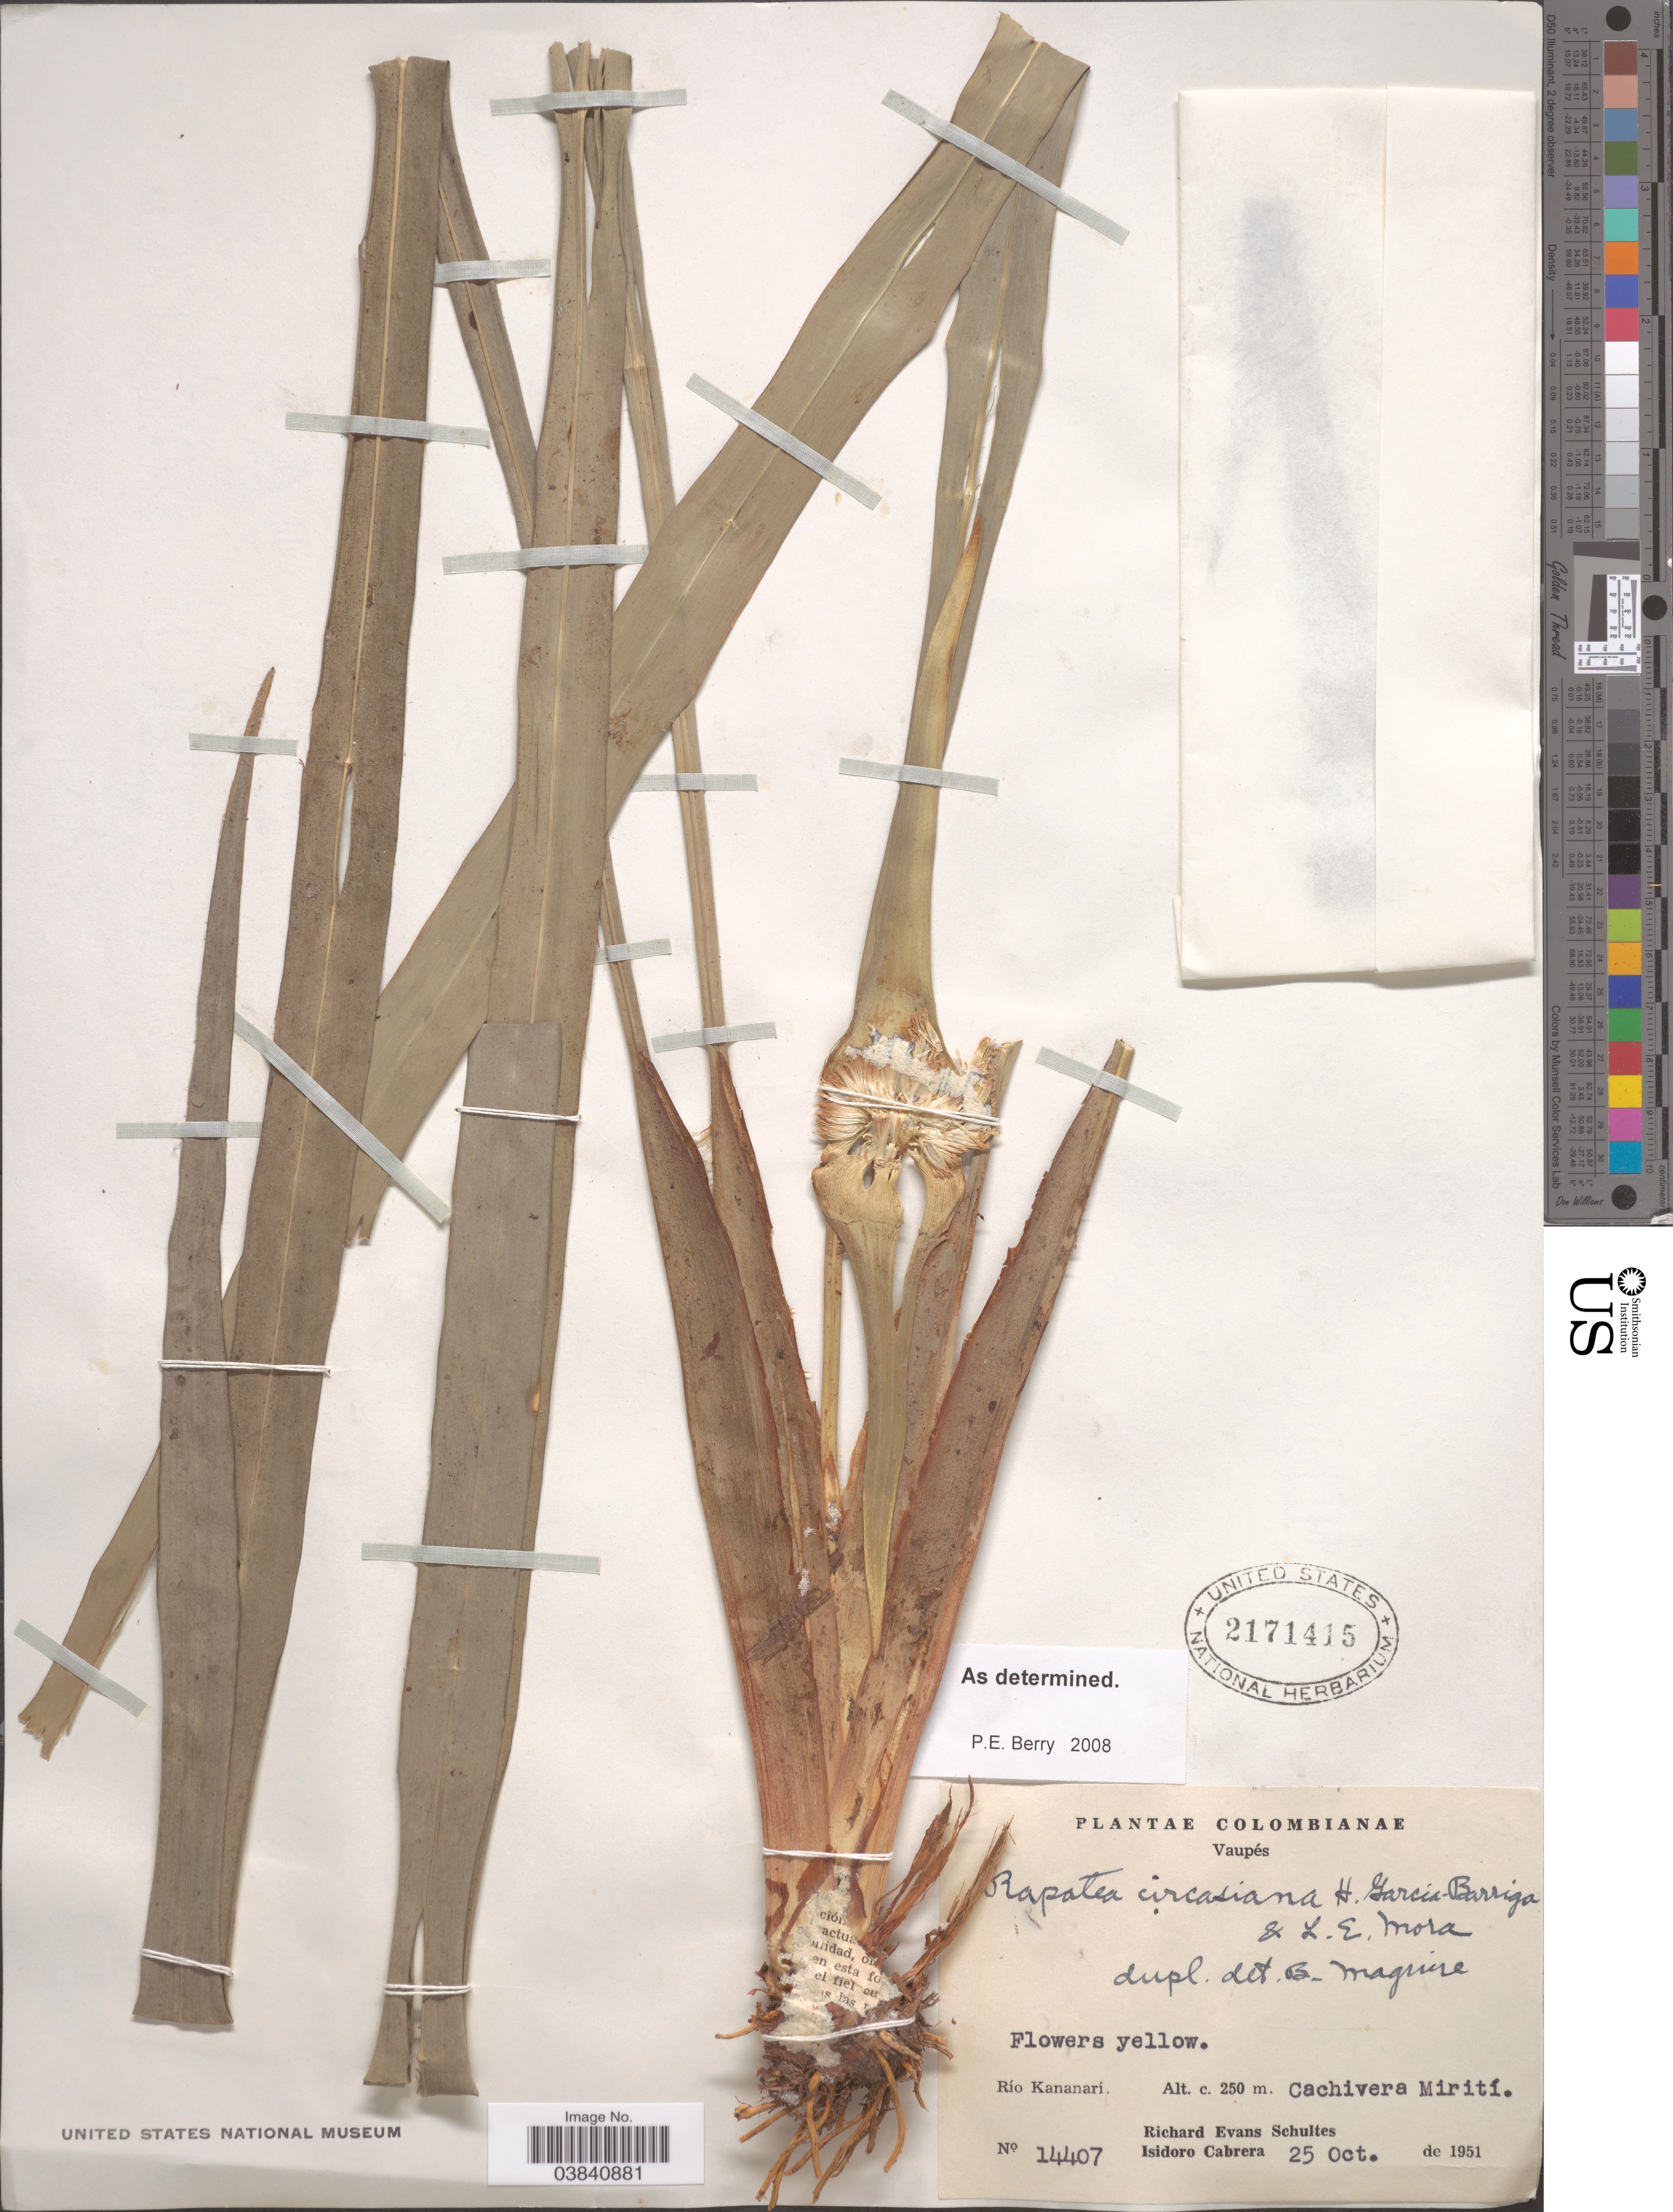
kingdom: Plantae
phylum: Tracheophyta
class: Liliopsida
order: Poales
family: Rapateaceae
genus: Rapatea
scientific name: Rapatea circasiana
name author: García-Barr. & L.E. Mora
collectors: R. E. Schultes & I. Cabrera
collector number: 14407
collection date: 1951-10-25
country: Colombia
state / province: Vaupés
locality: Río Kananarí. Cachivera Mirití.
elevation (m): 250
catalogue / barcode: US 2171415